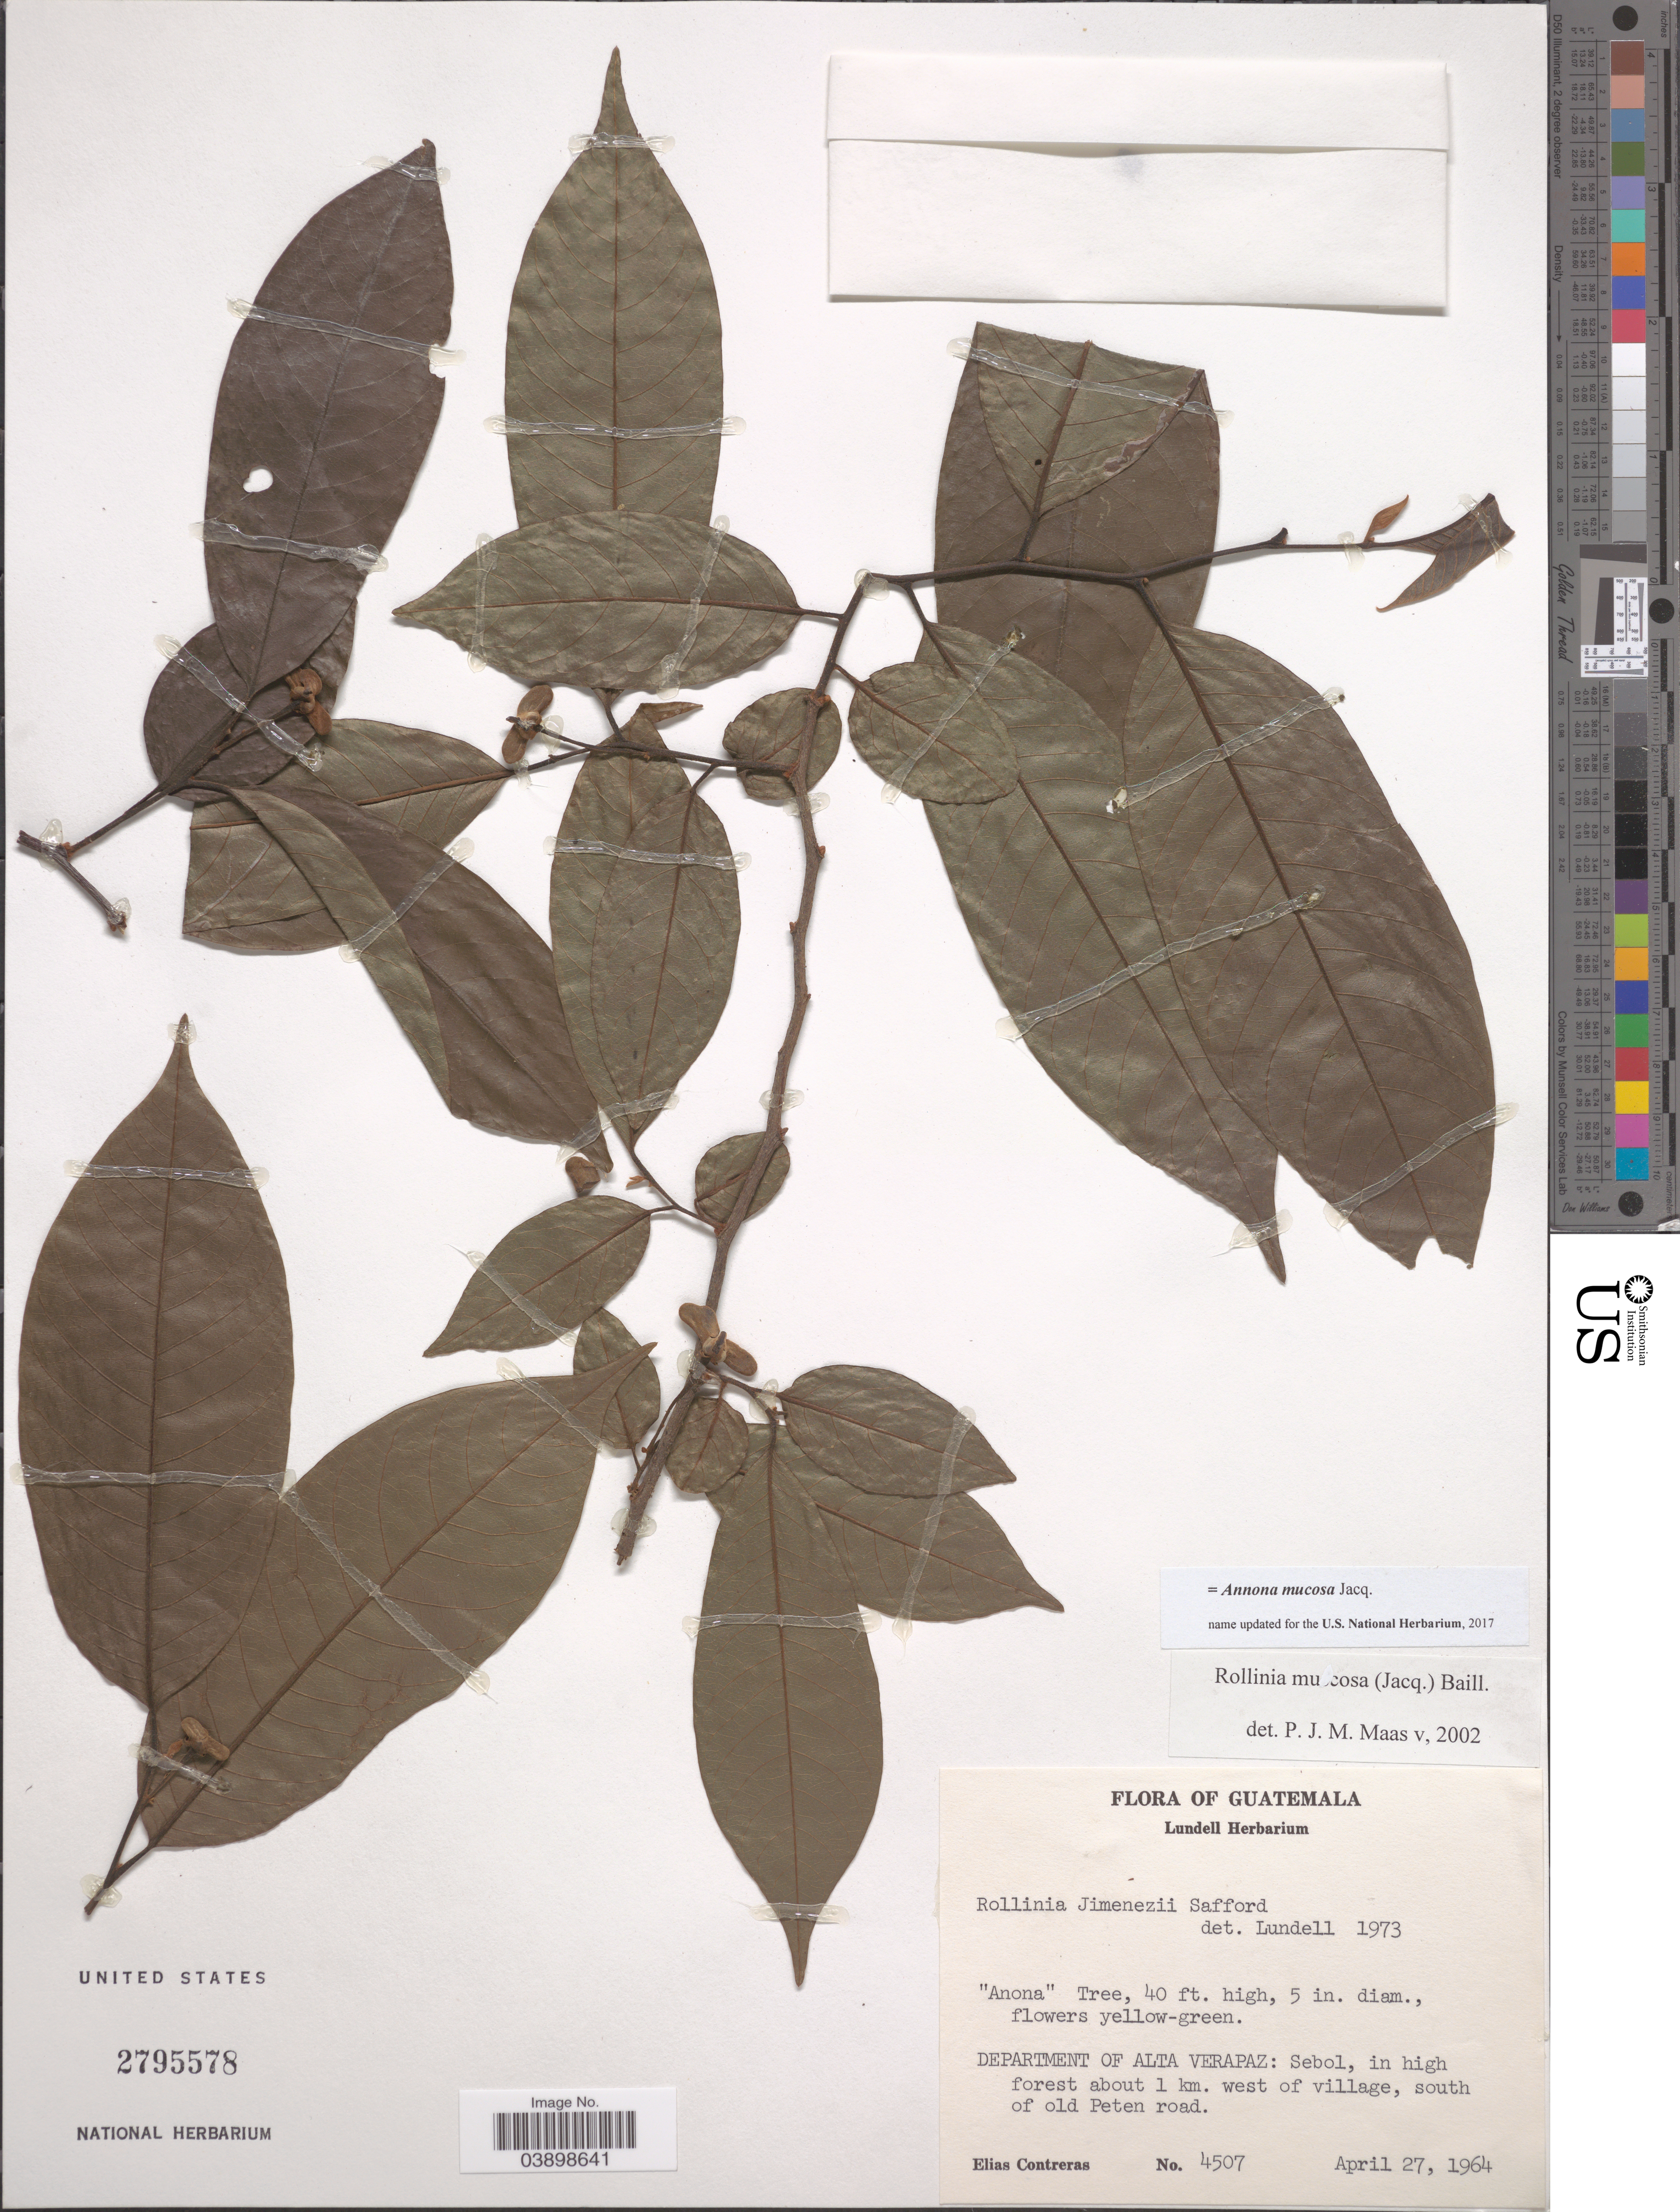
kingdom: Plantae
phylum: Tracheophyta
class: Magnoliopsida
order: Magnoliales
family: Annonaceae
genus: Annona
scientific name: Annona mucosa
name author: Jacq.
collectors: E. Contreras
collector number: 4507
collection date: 1964-04-27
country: Guatemala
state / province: Alta Verapaz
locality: Department of Alta Verapaz: Sebol, in high forest about 1 km. west of village, south of old Peten road.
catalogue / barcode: US 2795578